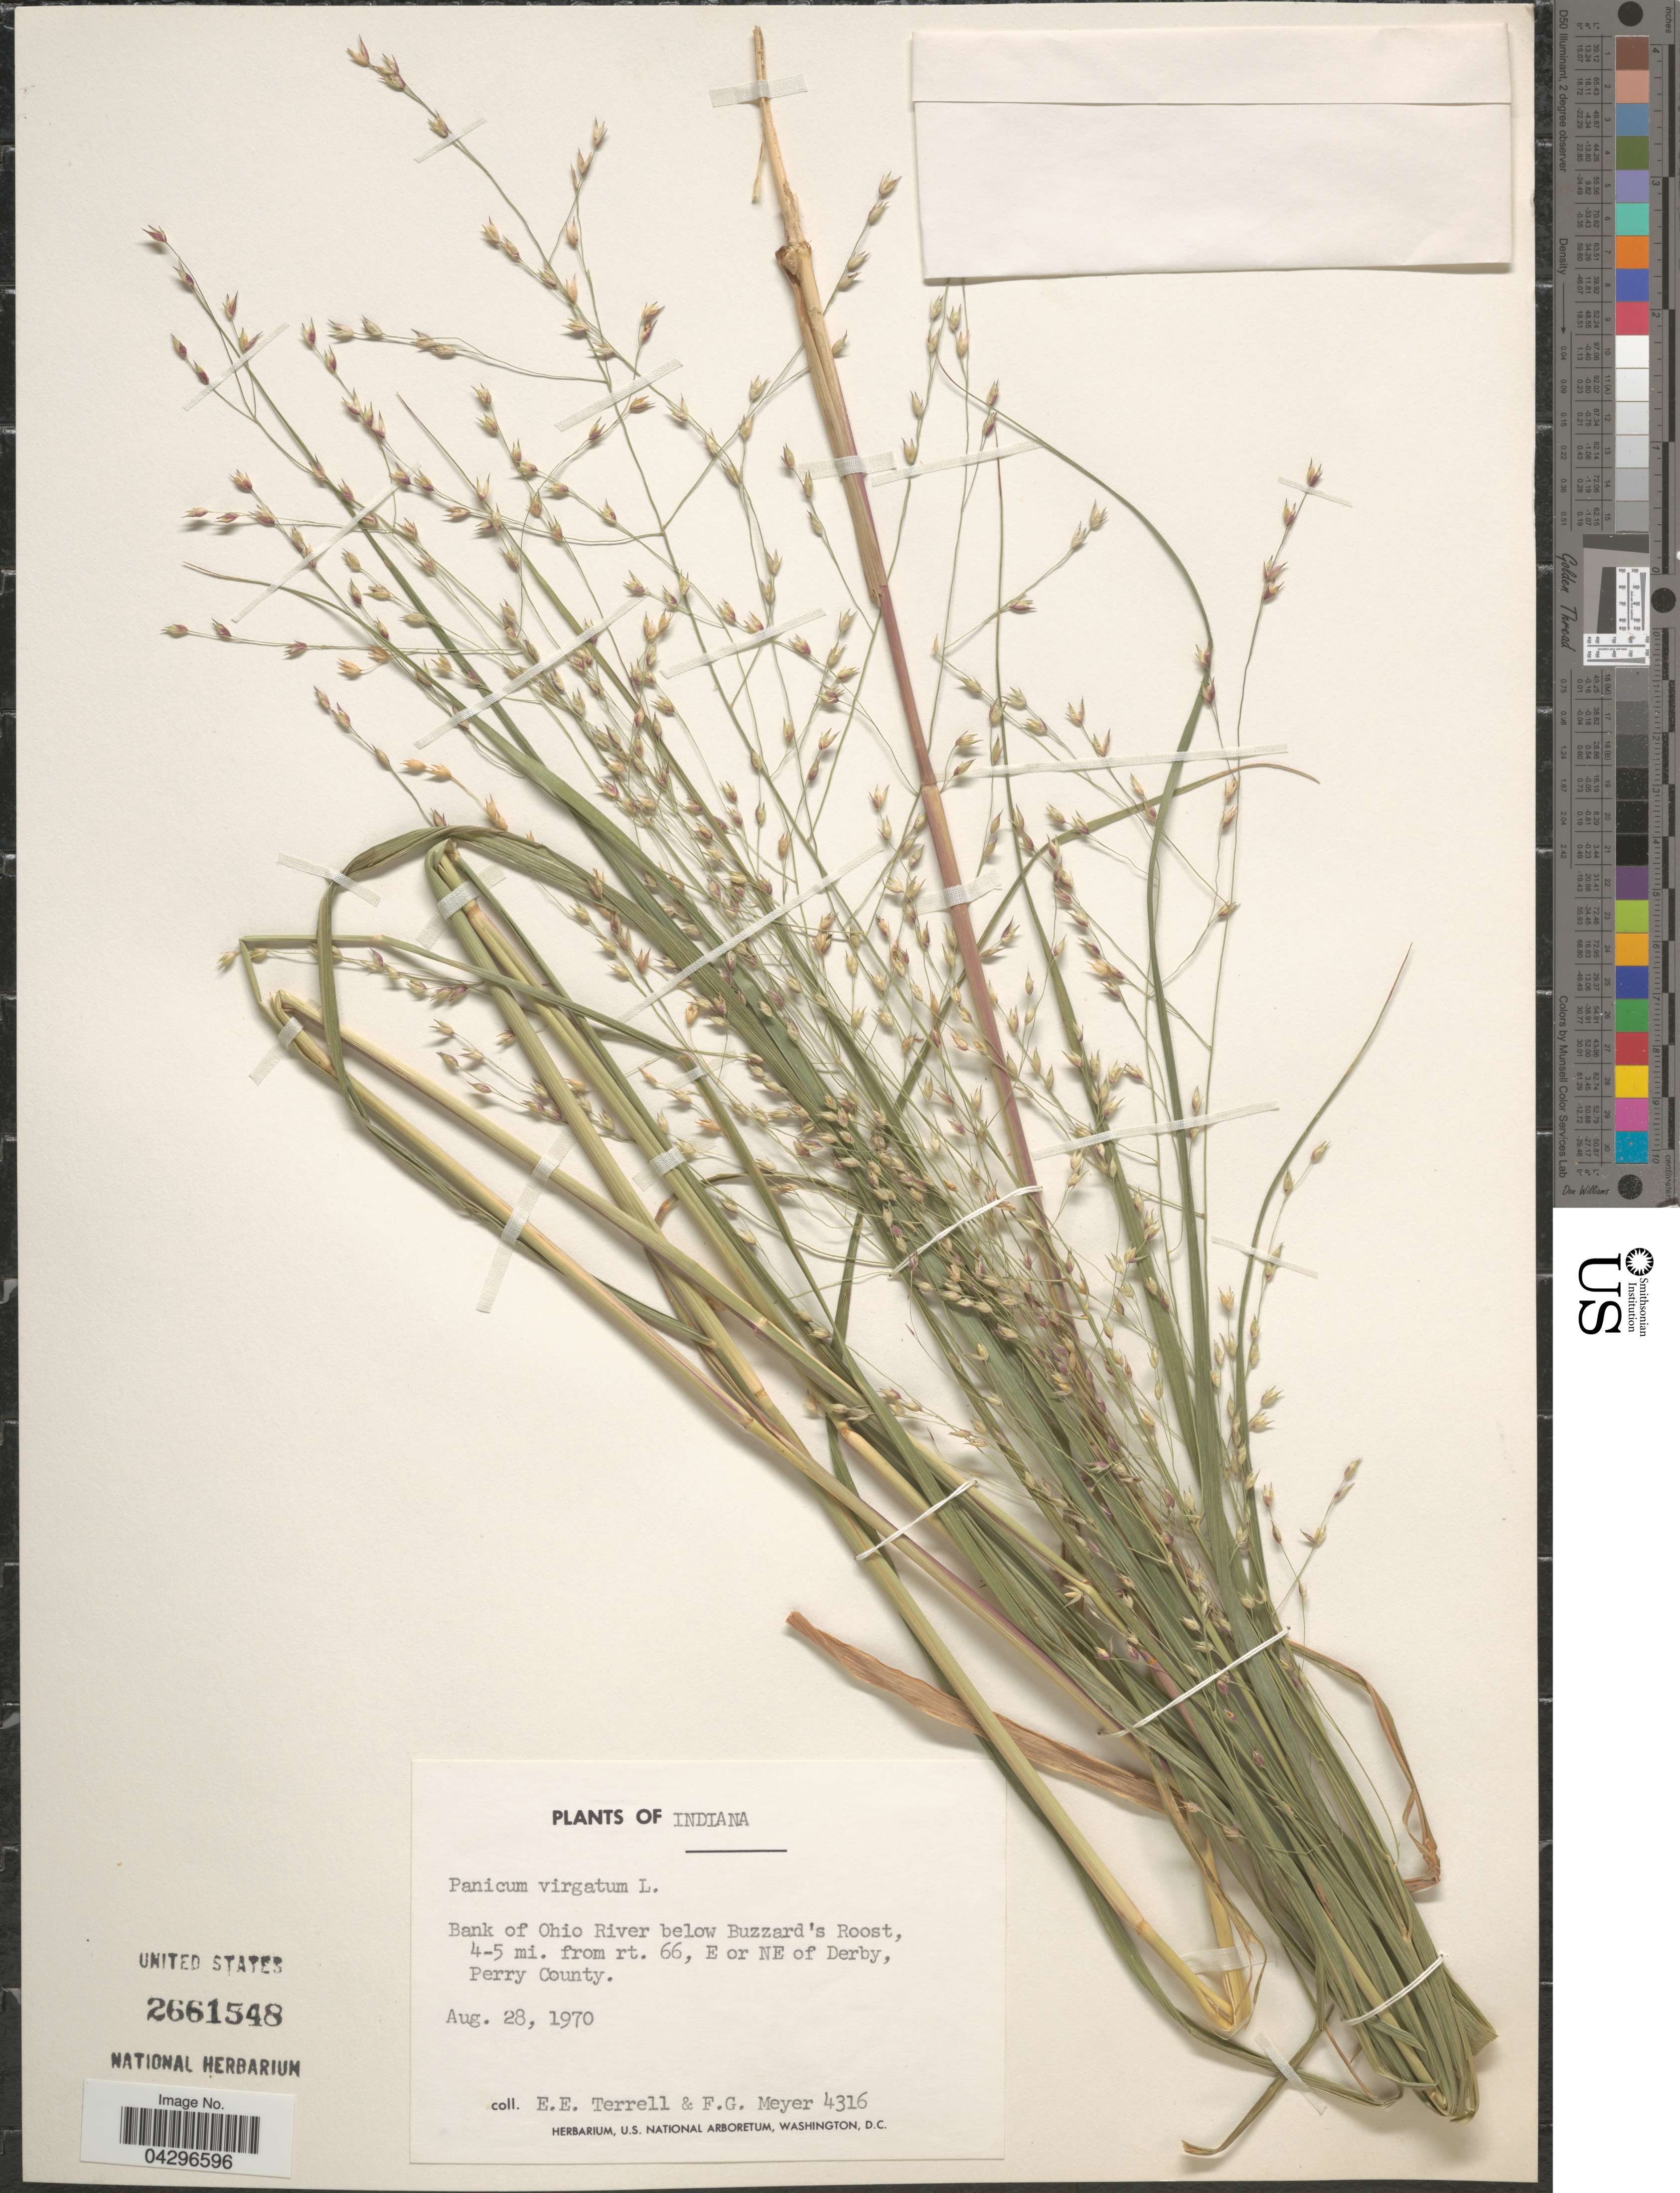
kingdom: Plantae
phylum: Tracheophyta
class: Liliopsida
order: Poales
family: Poaceae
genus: Panicum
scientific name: Panicum virgatum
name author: L.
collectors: E. E. Terrell & F. G. Meyer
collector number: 4316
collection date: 1970-08-28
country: United States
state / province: Indiana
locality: Bank of Ohio River below Buzzard's Roost, 4-5 mi. from rt. 66, E of NE of Derby, Perry County.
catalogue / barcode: US 2661548